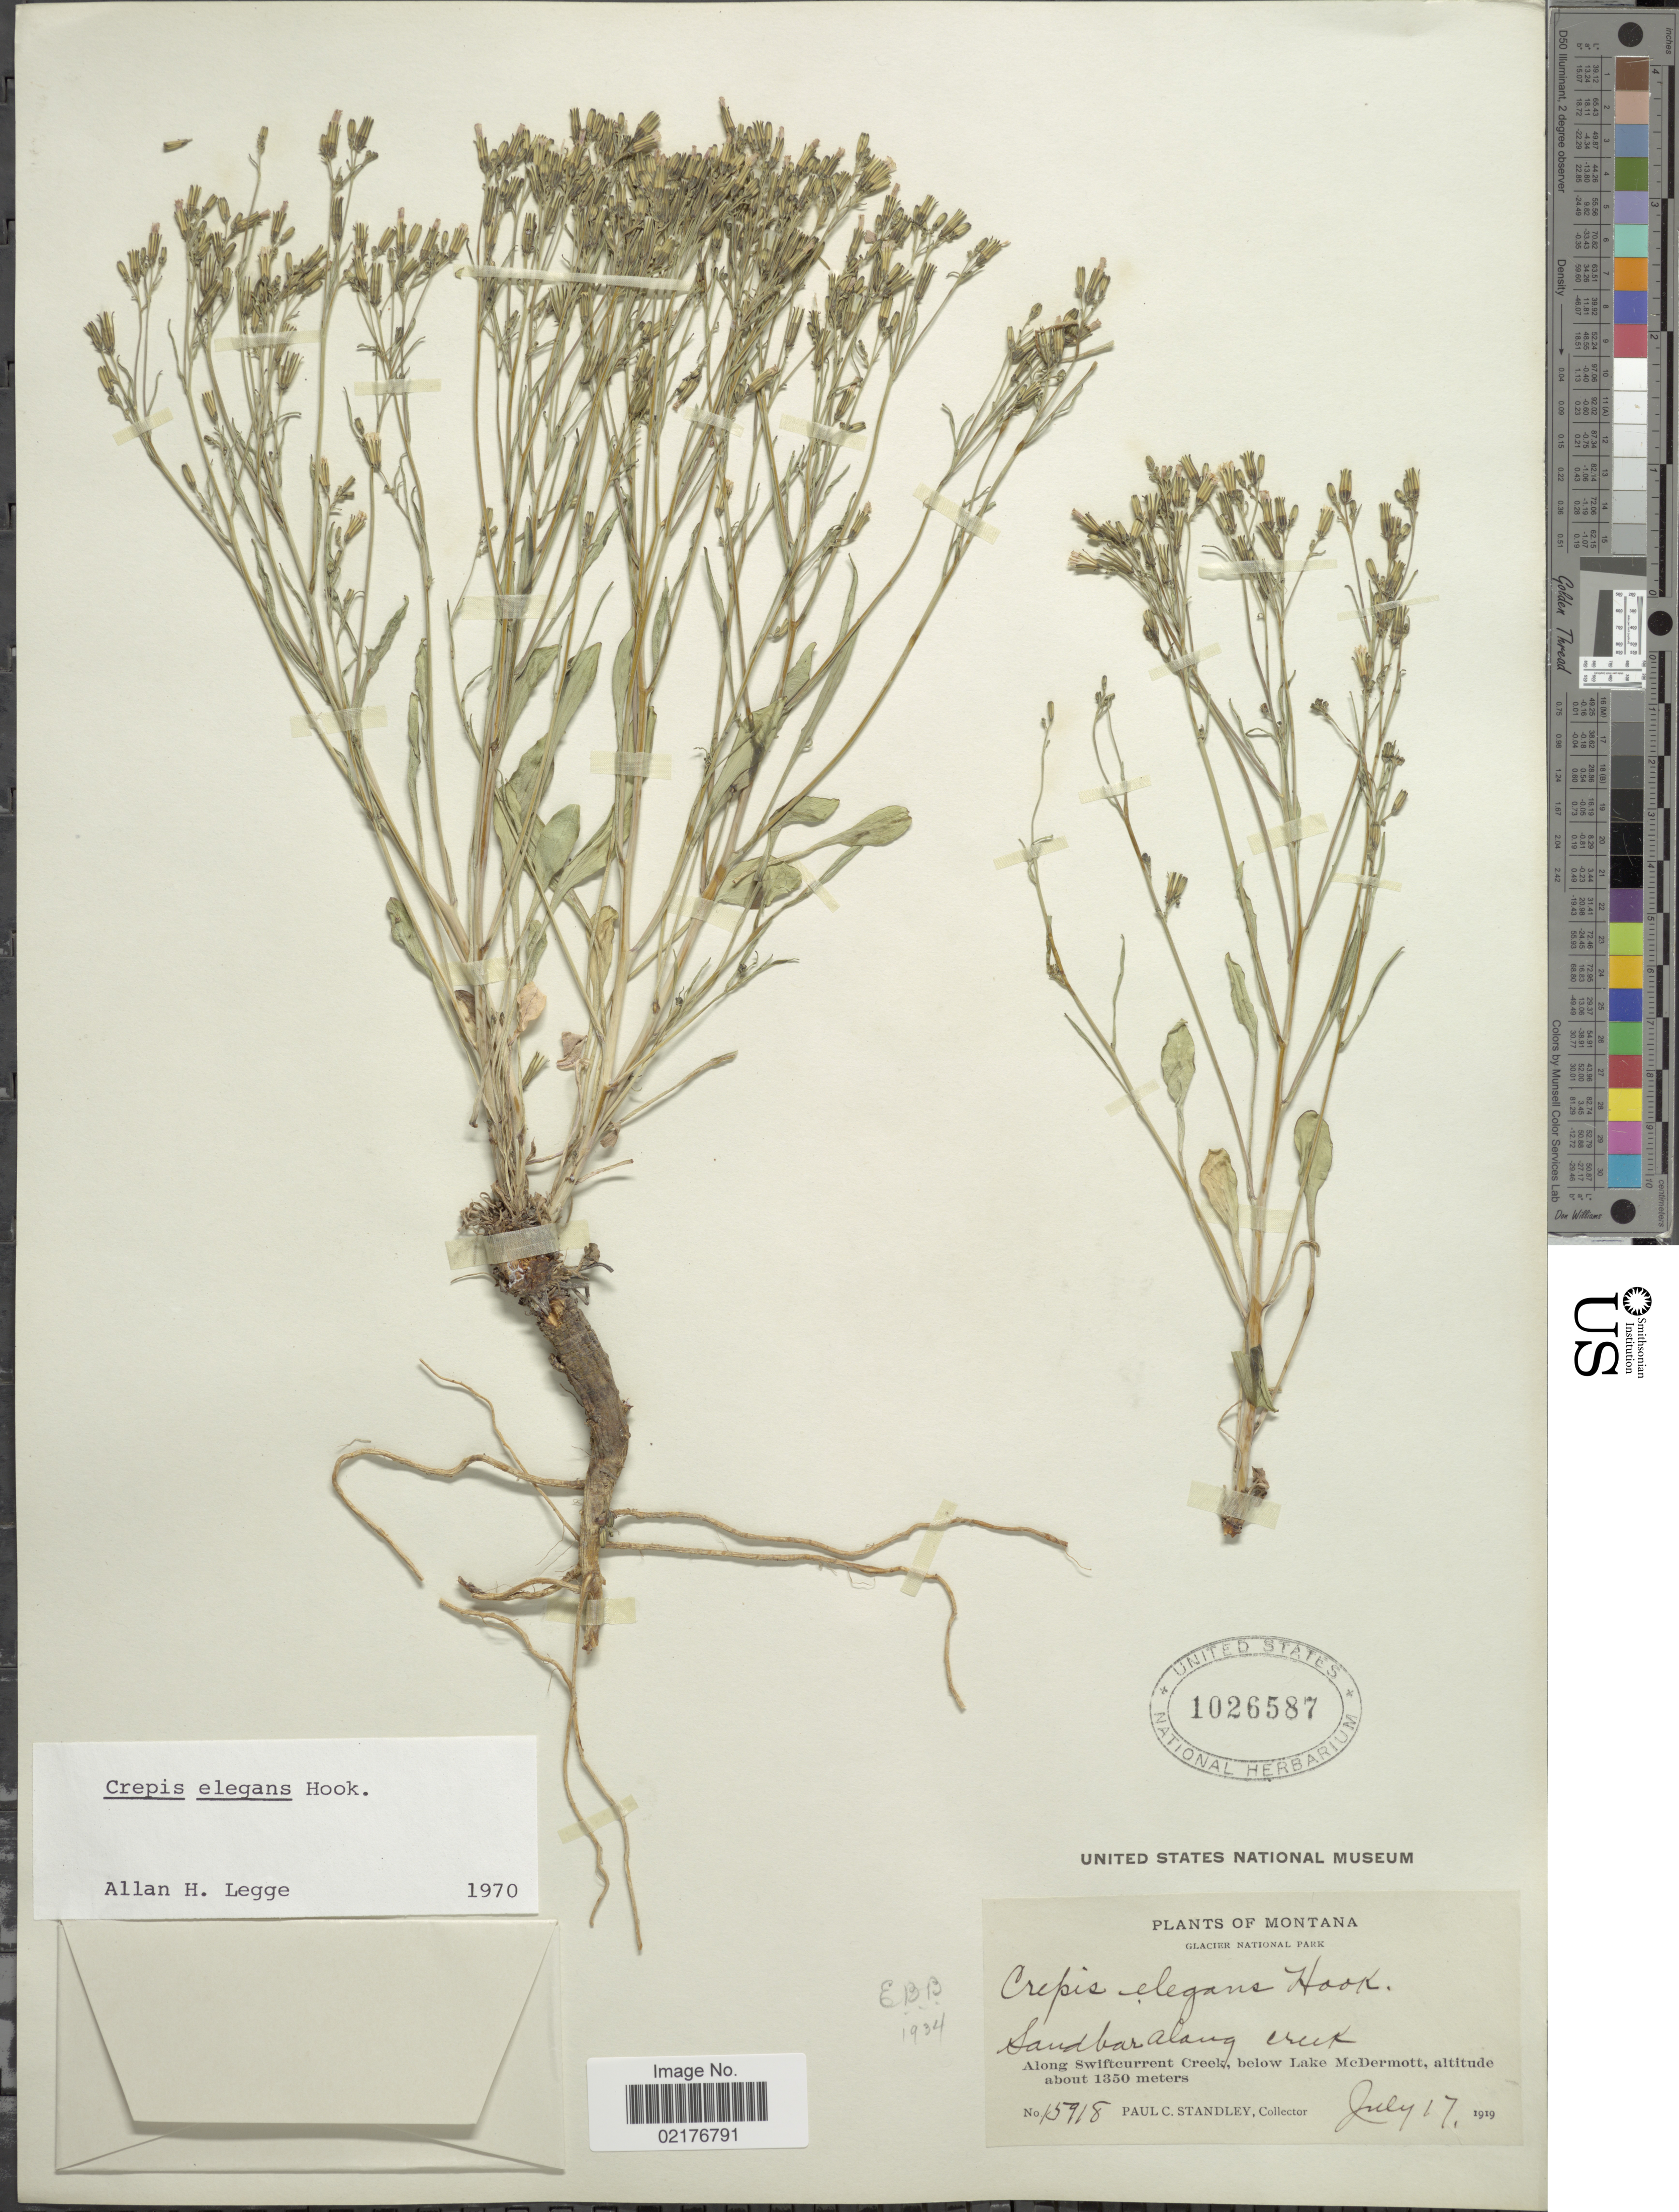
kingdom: Plantae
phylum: Tracheophyta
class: Magnoliopsida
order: Asterales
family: Asteraceae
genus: Askellia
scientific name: Askellia elegans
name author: (Hook.) W.A. Weber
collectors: P. C. Standley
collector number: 15918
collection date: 1919-07-17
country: United States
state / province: Montana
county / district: Glacier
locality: Glacier National Park, Sandbar along creek, Along Swiftcurrent Creek, below Lake McDermott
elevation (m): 1350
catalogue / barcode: US 1026587